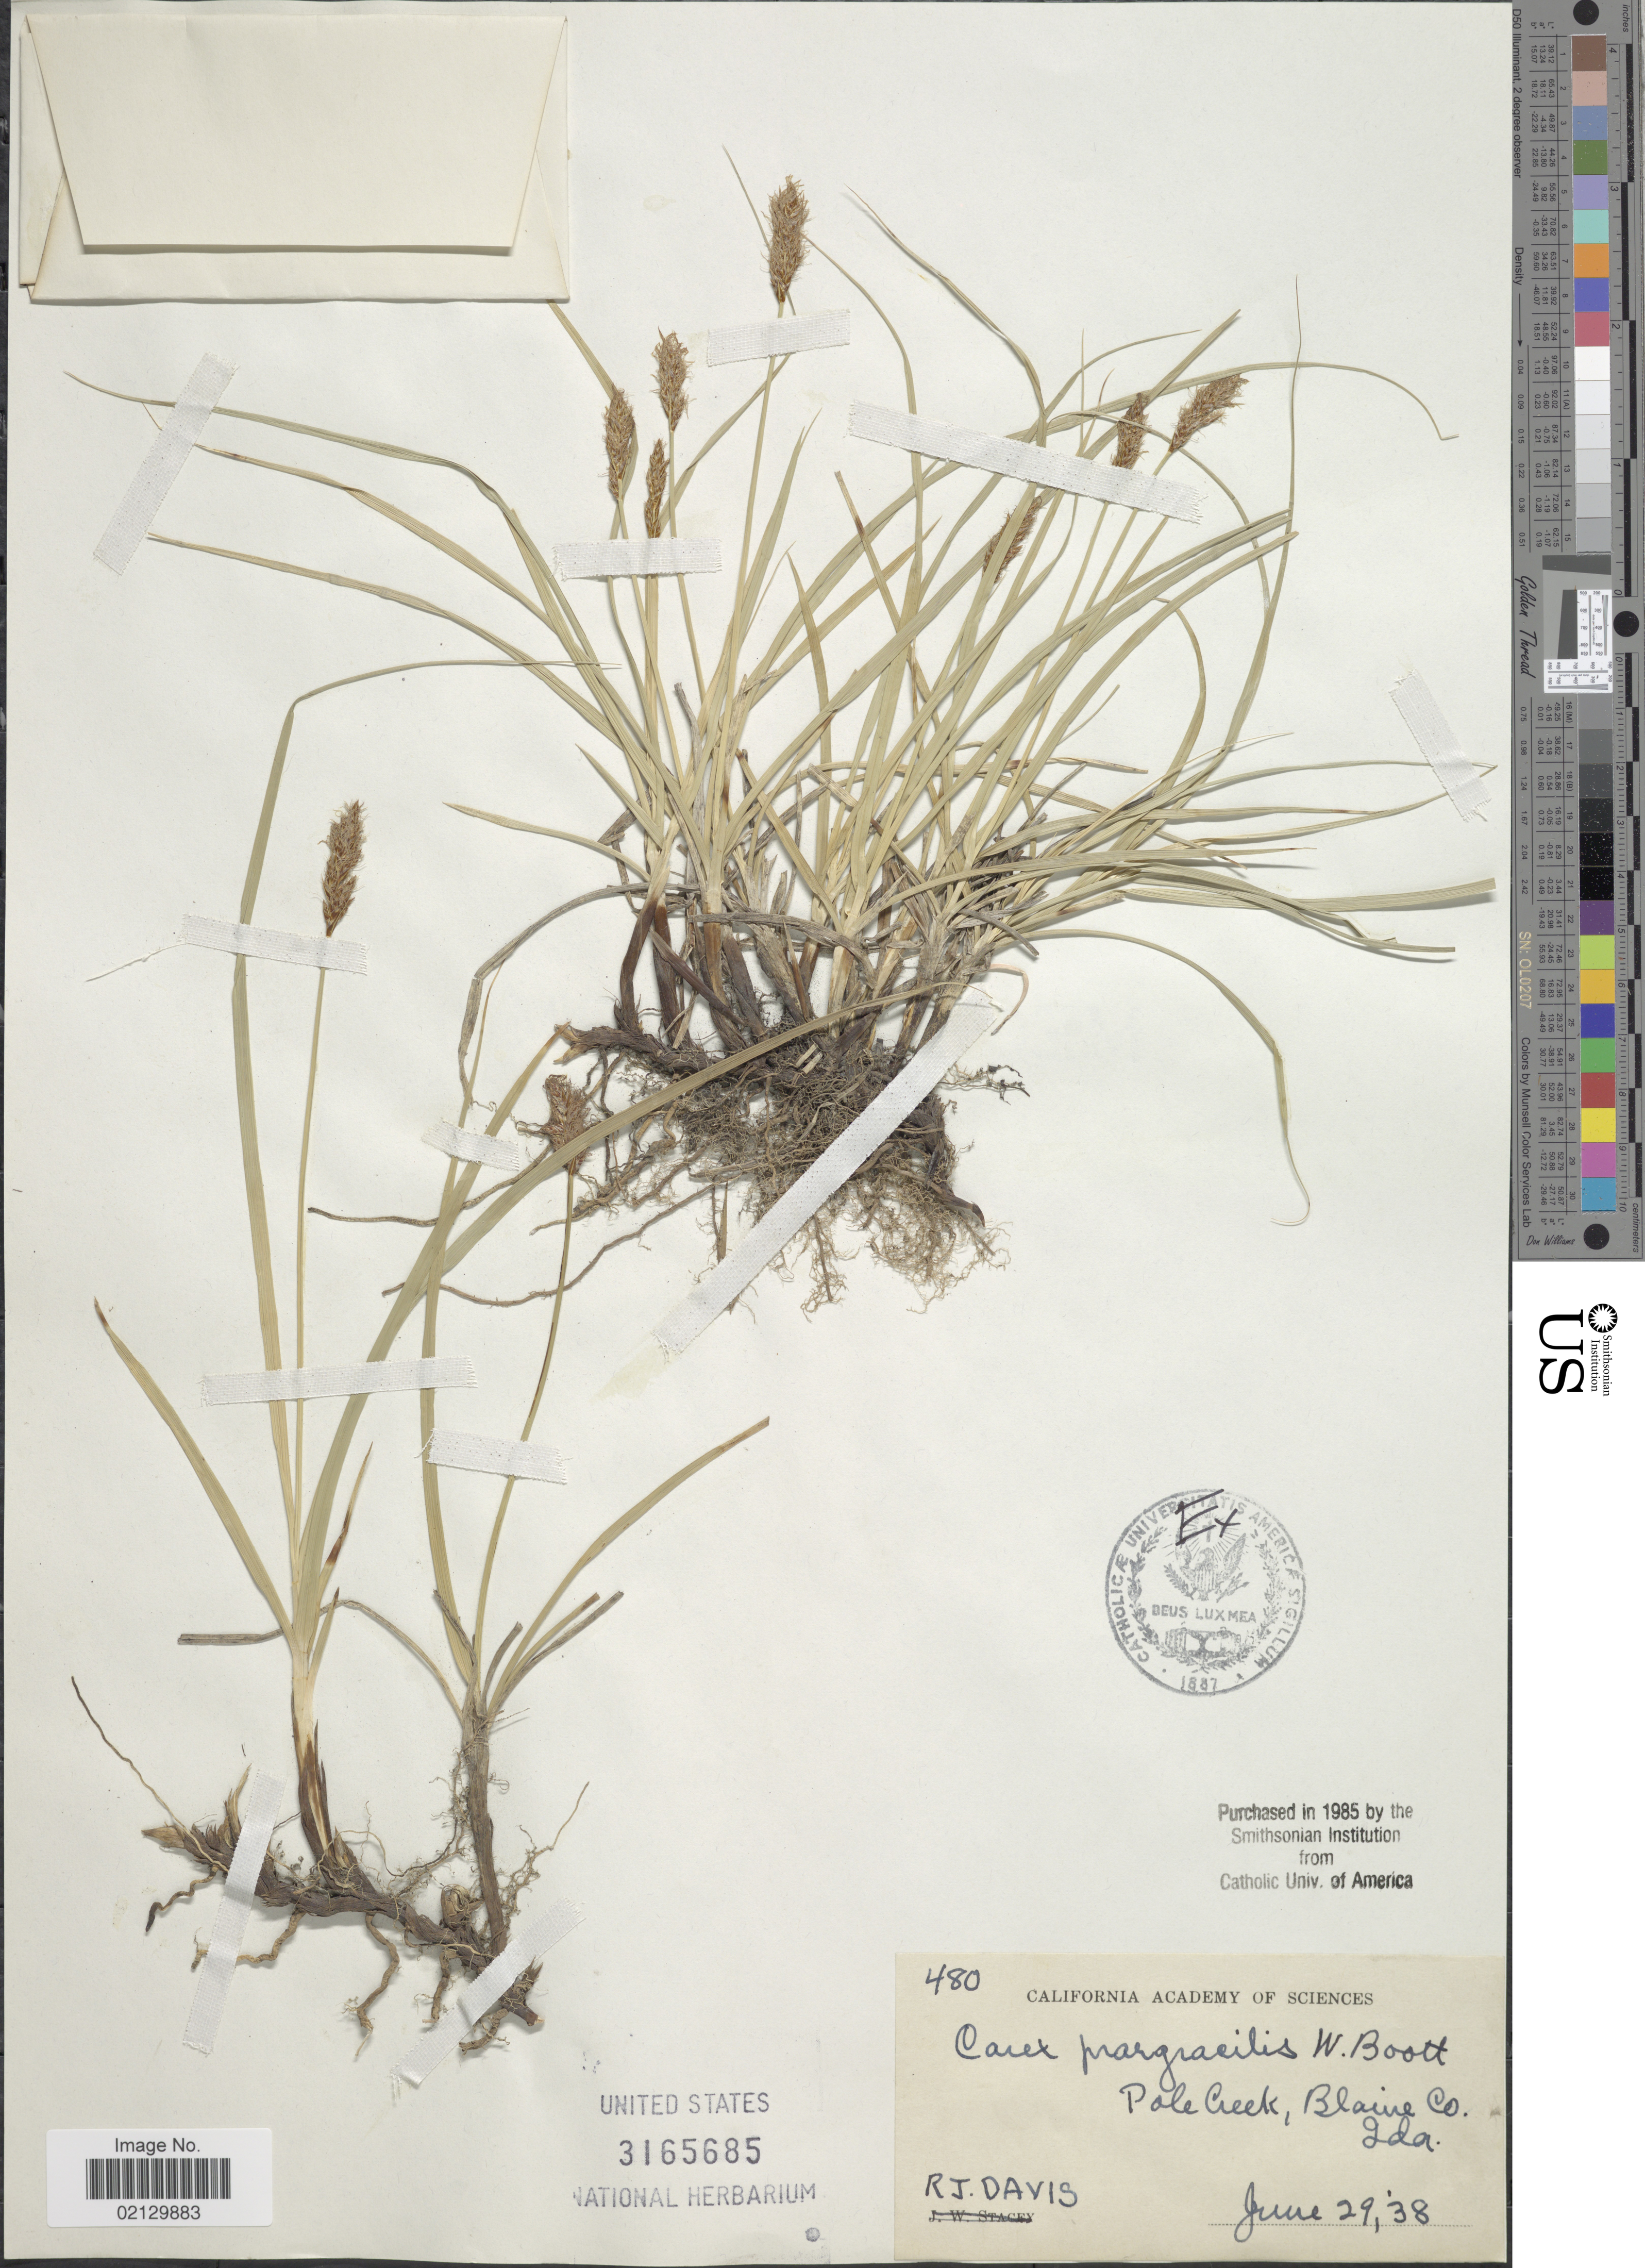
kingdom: Plantae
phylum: Tracheophyta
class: Liliopsida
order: Poales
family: Cyperaceae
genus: Carex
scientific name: Carex praegracilis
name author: W. Boott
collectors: R. Davis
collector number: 480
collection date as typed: Transcribed d/m/y: 29/6/38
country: United States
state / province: Idaho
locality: Pole Creek, Blaine Co, Ida.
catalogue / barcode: US 3165685